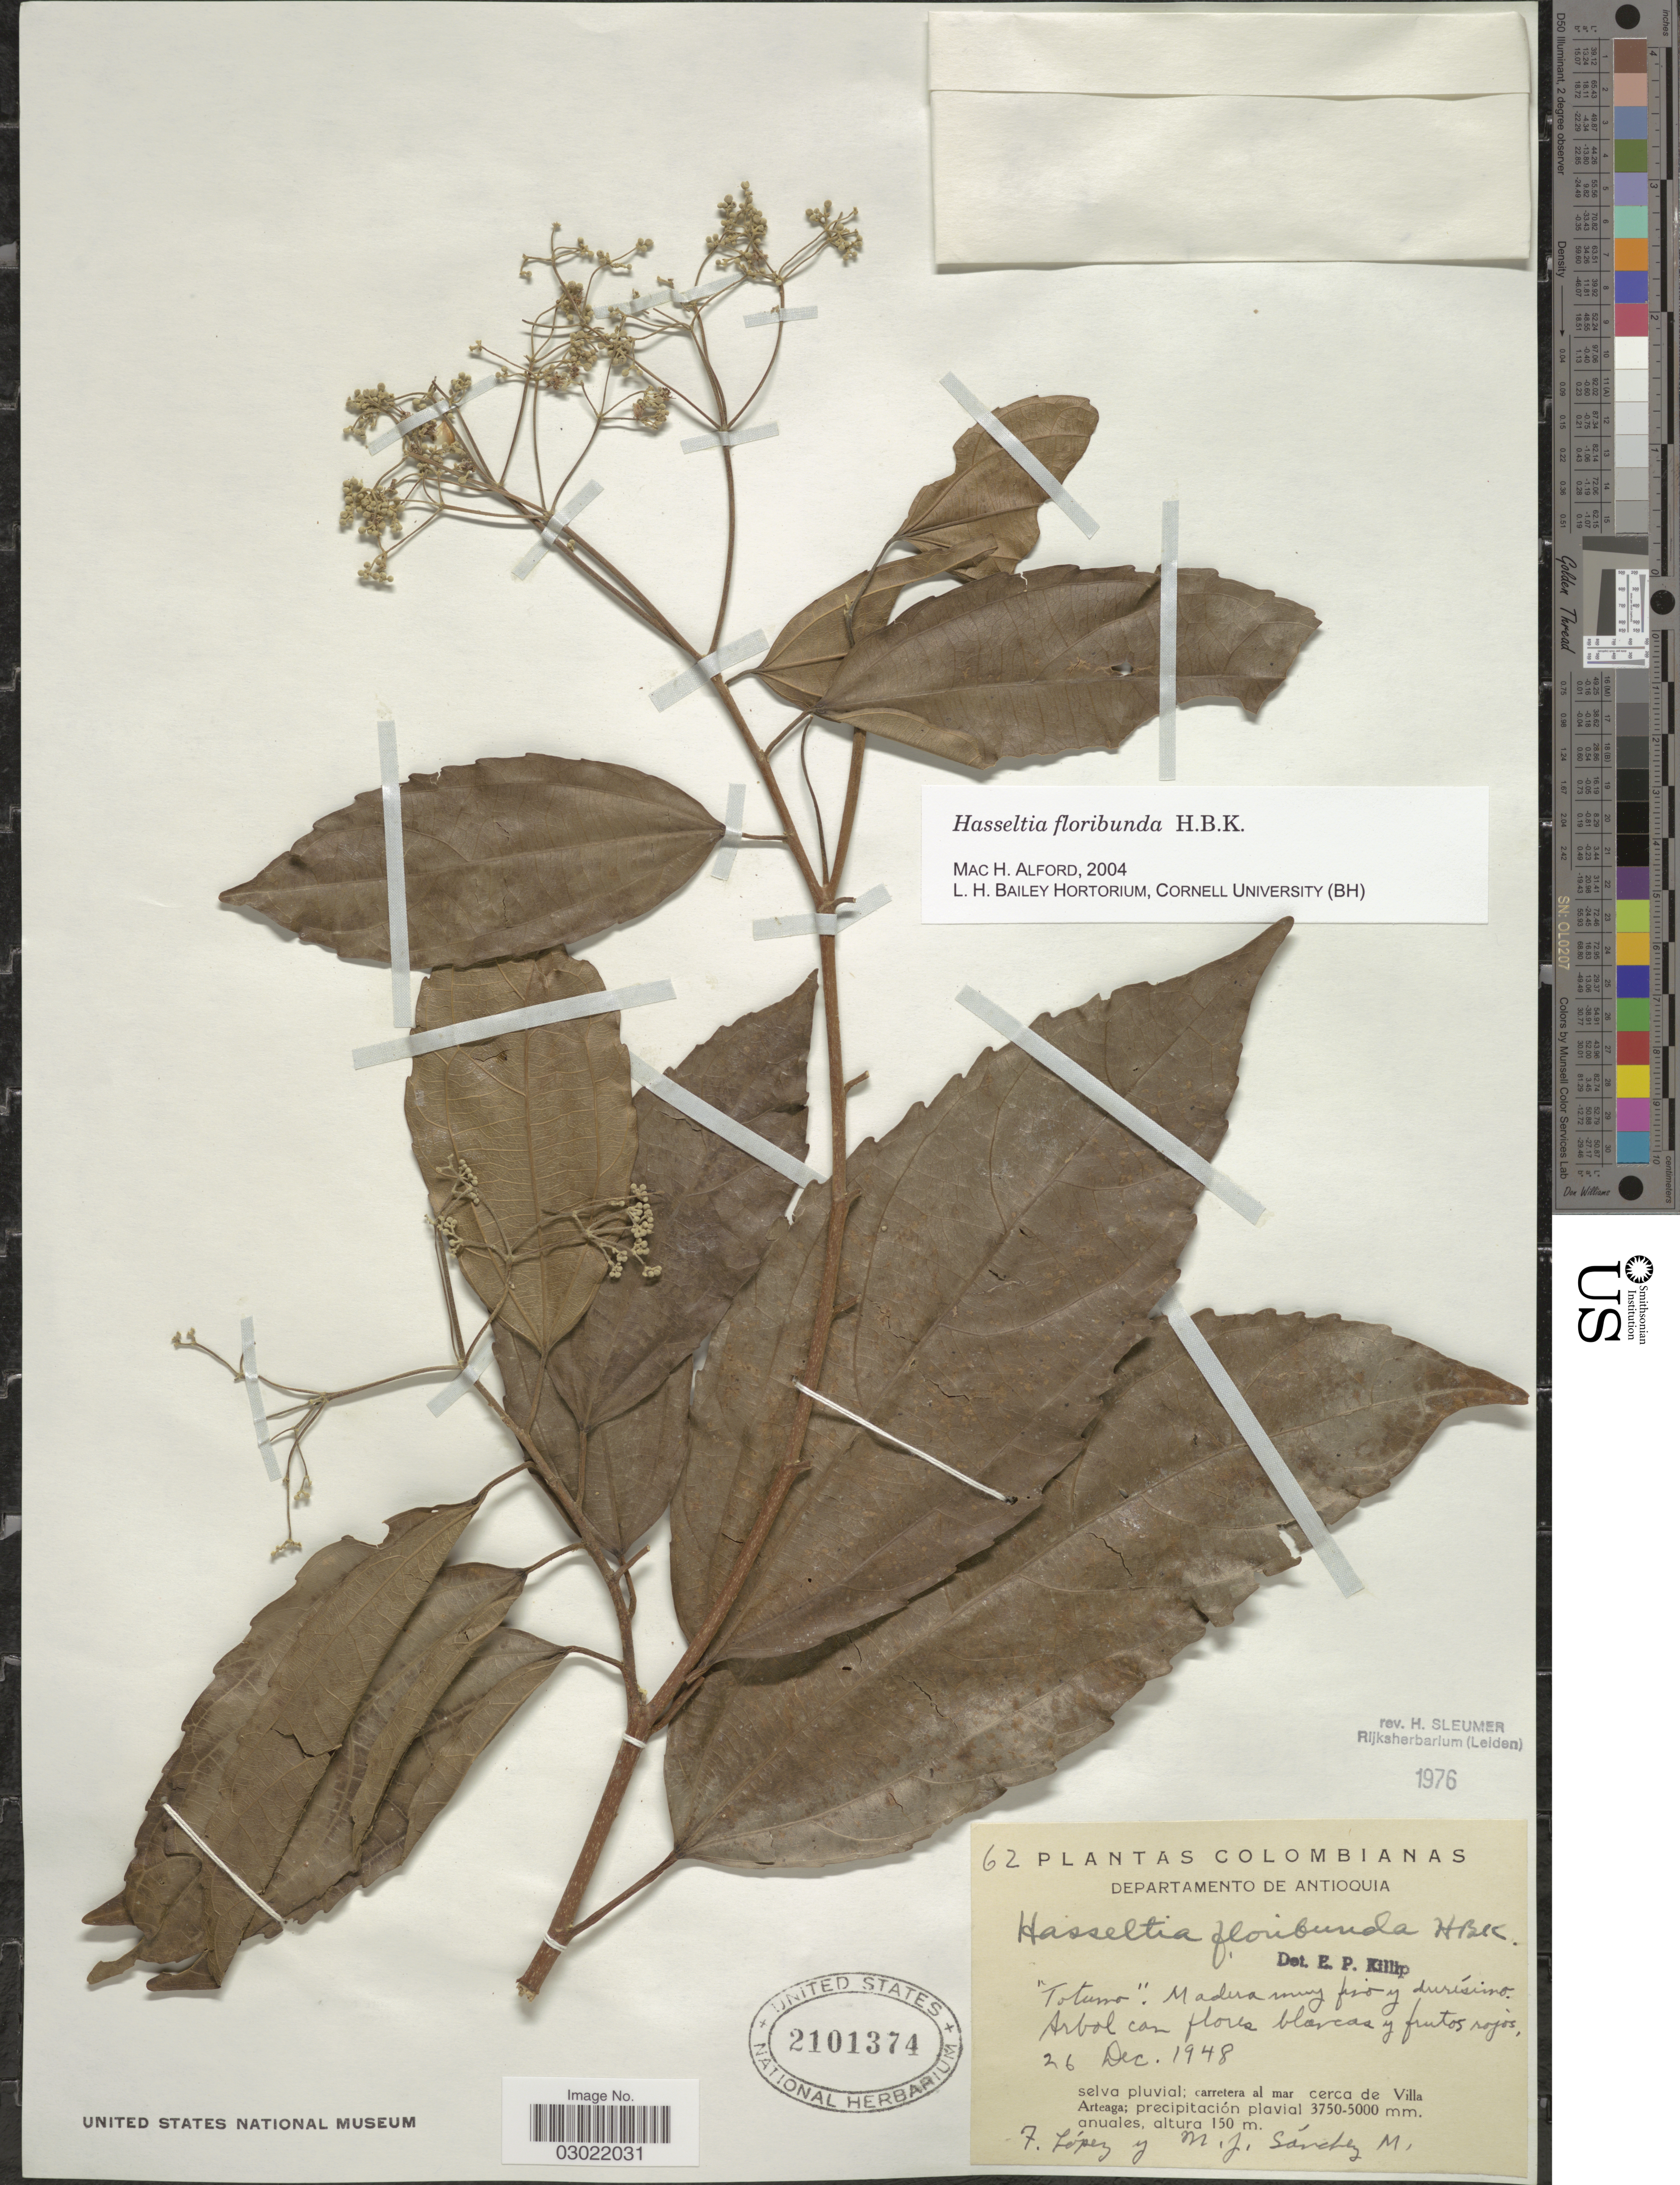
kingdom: Plantae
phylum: Tracheophyta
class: Magnoliopsida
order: Malpighiales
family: Salicaceae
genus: Hasseltia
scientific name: Hasseltia floribunda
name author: Kunth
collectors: F. Lopéz & M. Sanchez M.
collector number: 62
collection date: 1948-12-26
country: Colombia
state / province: Antioquia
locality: Departamento de Antioquia. Selva pluvial; carretera al mar cerca de Villa Arteaga.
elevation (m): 150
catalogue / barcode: US 2101374